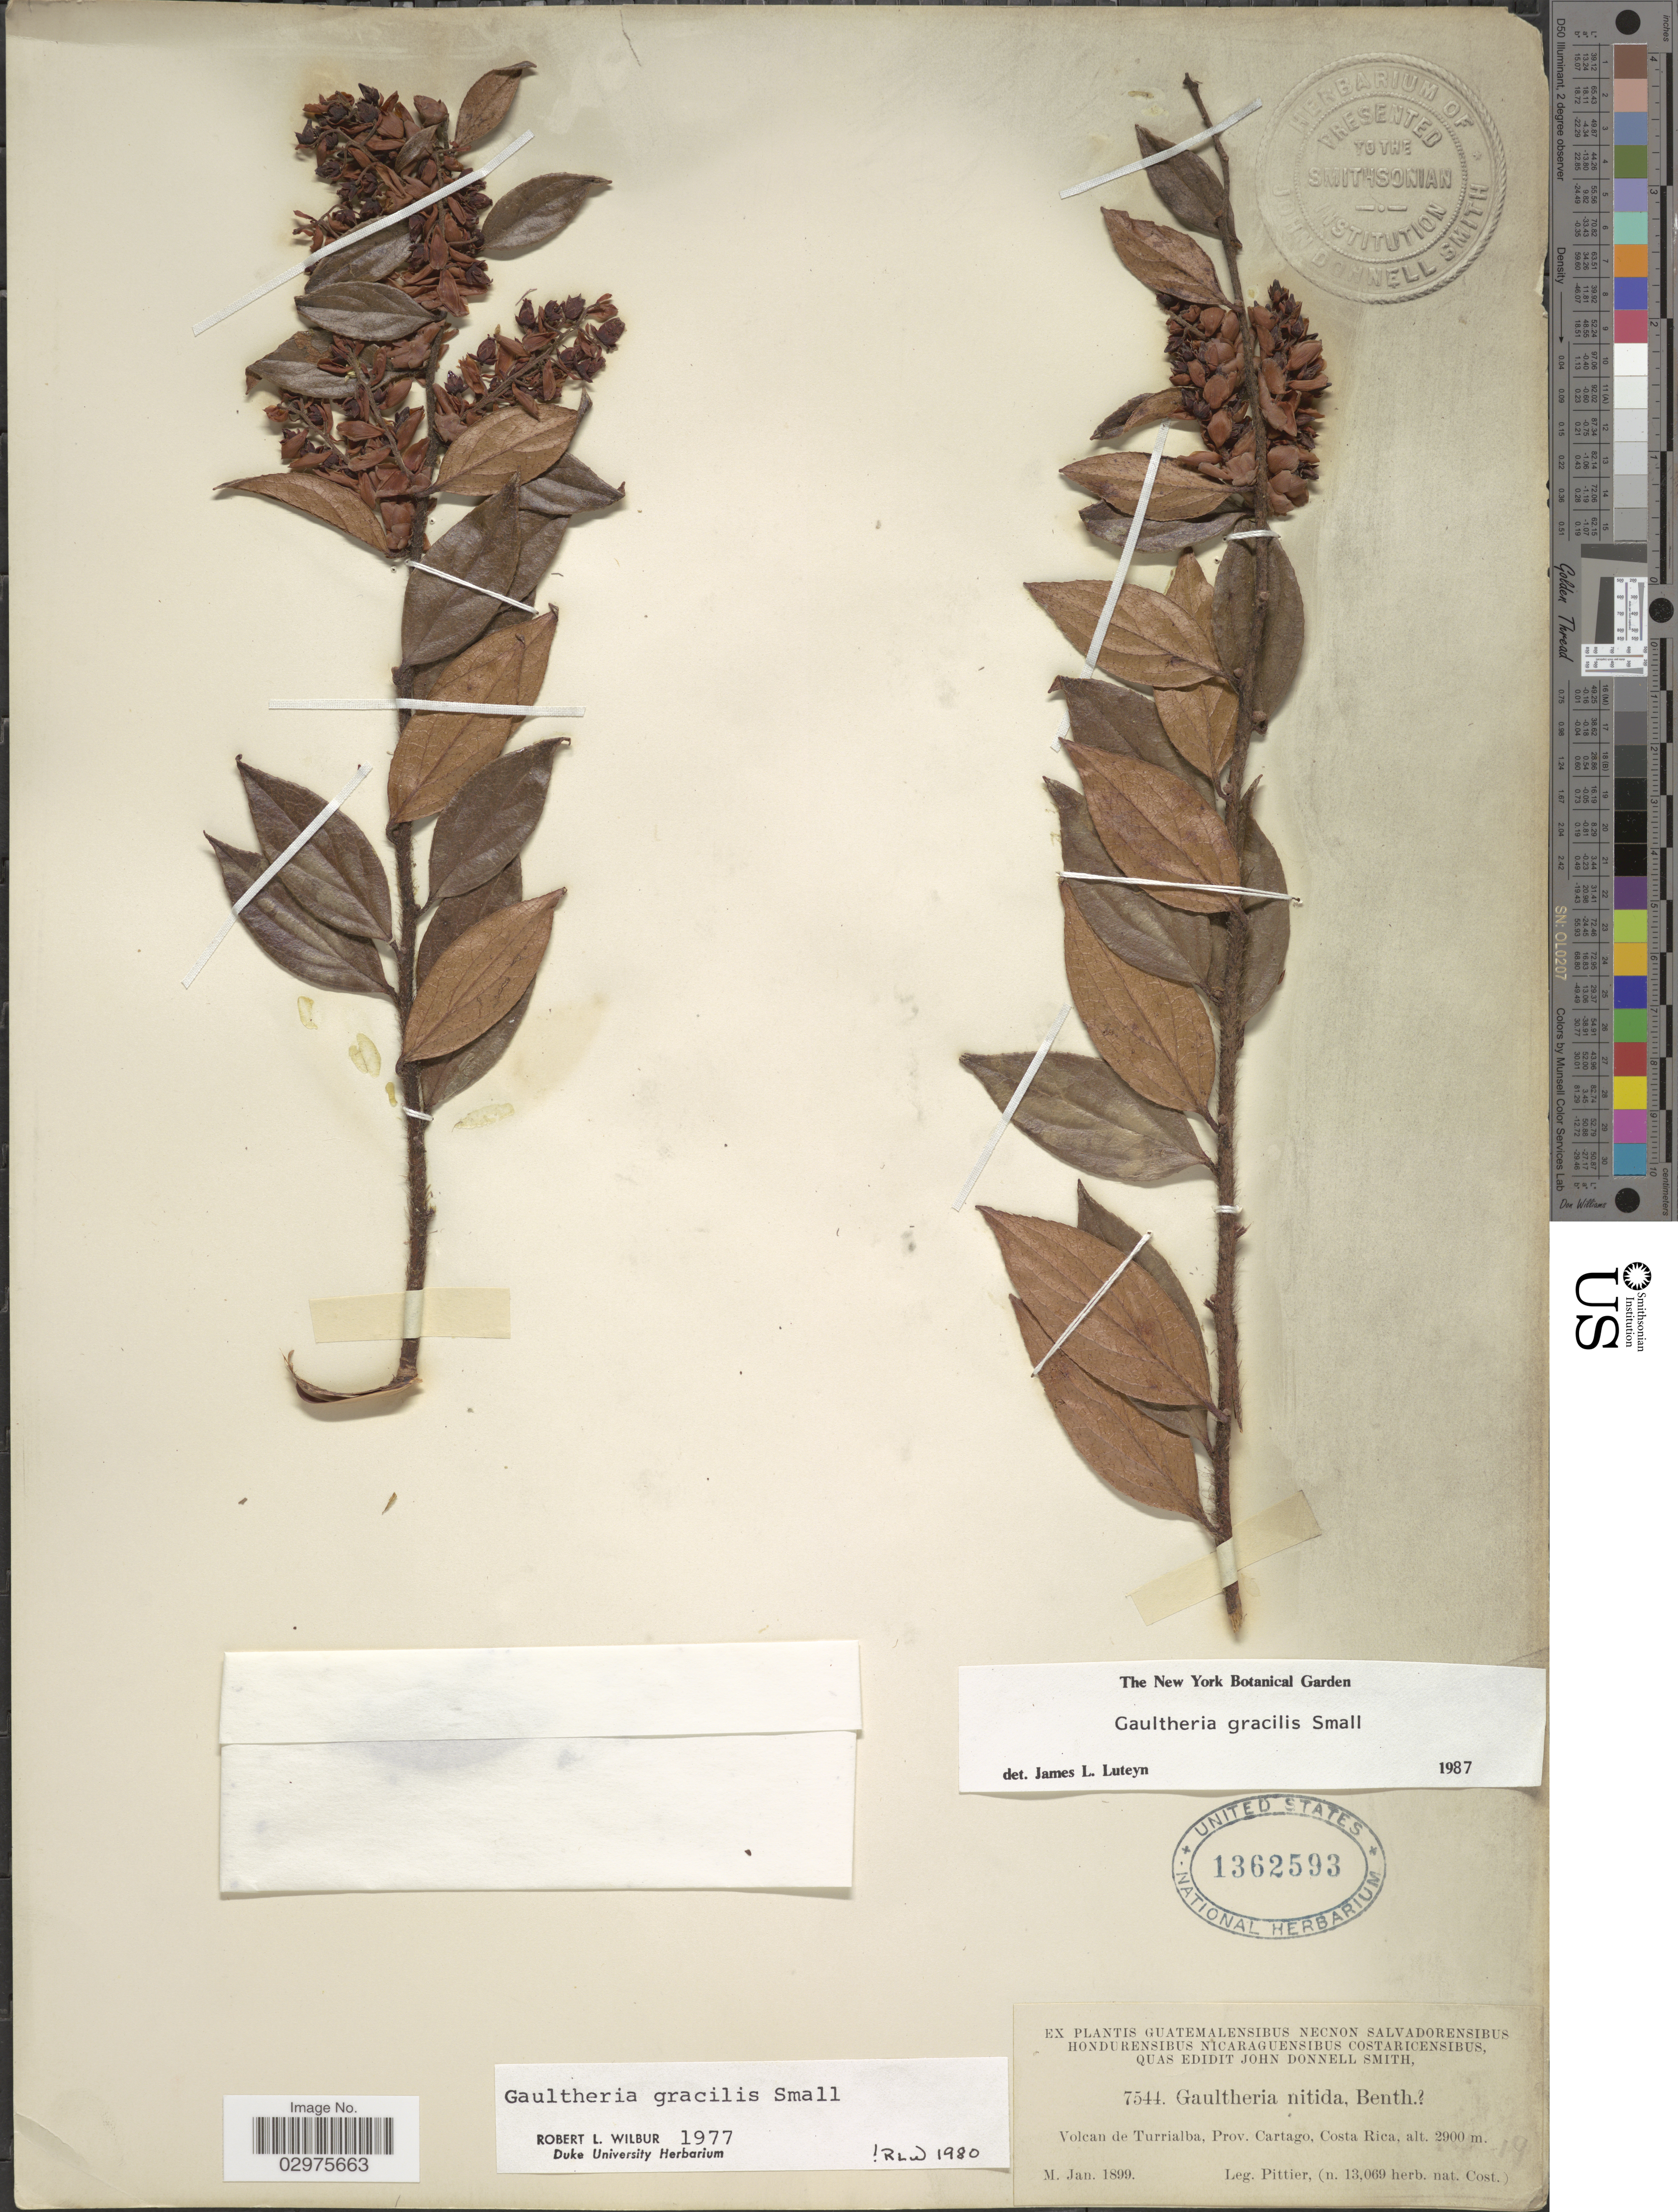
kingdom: Plantae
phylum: Tracheophyta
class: Magnoliopsida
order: Ericales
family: Ericaceae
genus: Gaultheria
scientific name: Gaultheria gracilis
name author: Small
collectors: Pittier, --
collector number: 7544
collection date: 1899-01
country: Costa Rica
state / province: Cartago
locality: Volcan de Turrialba.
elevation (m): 2900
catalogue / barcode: US 1362593